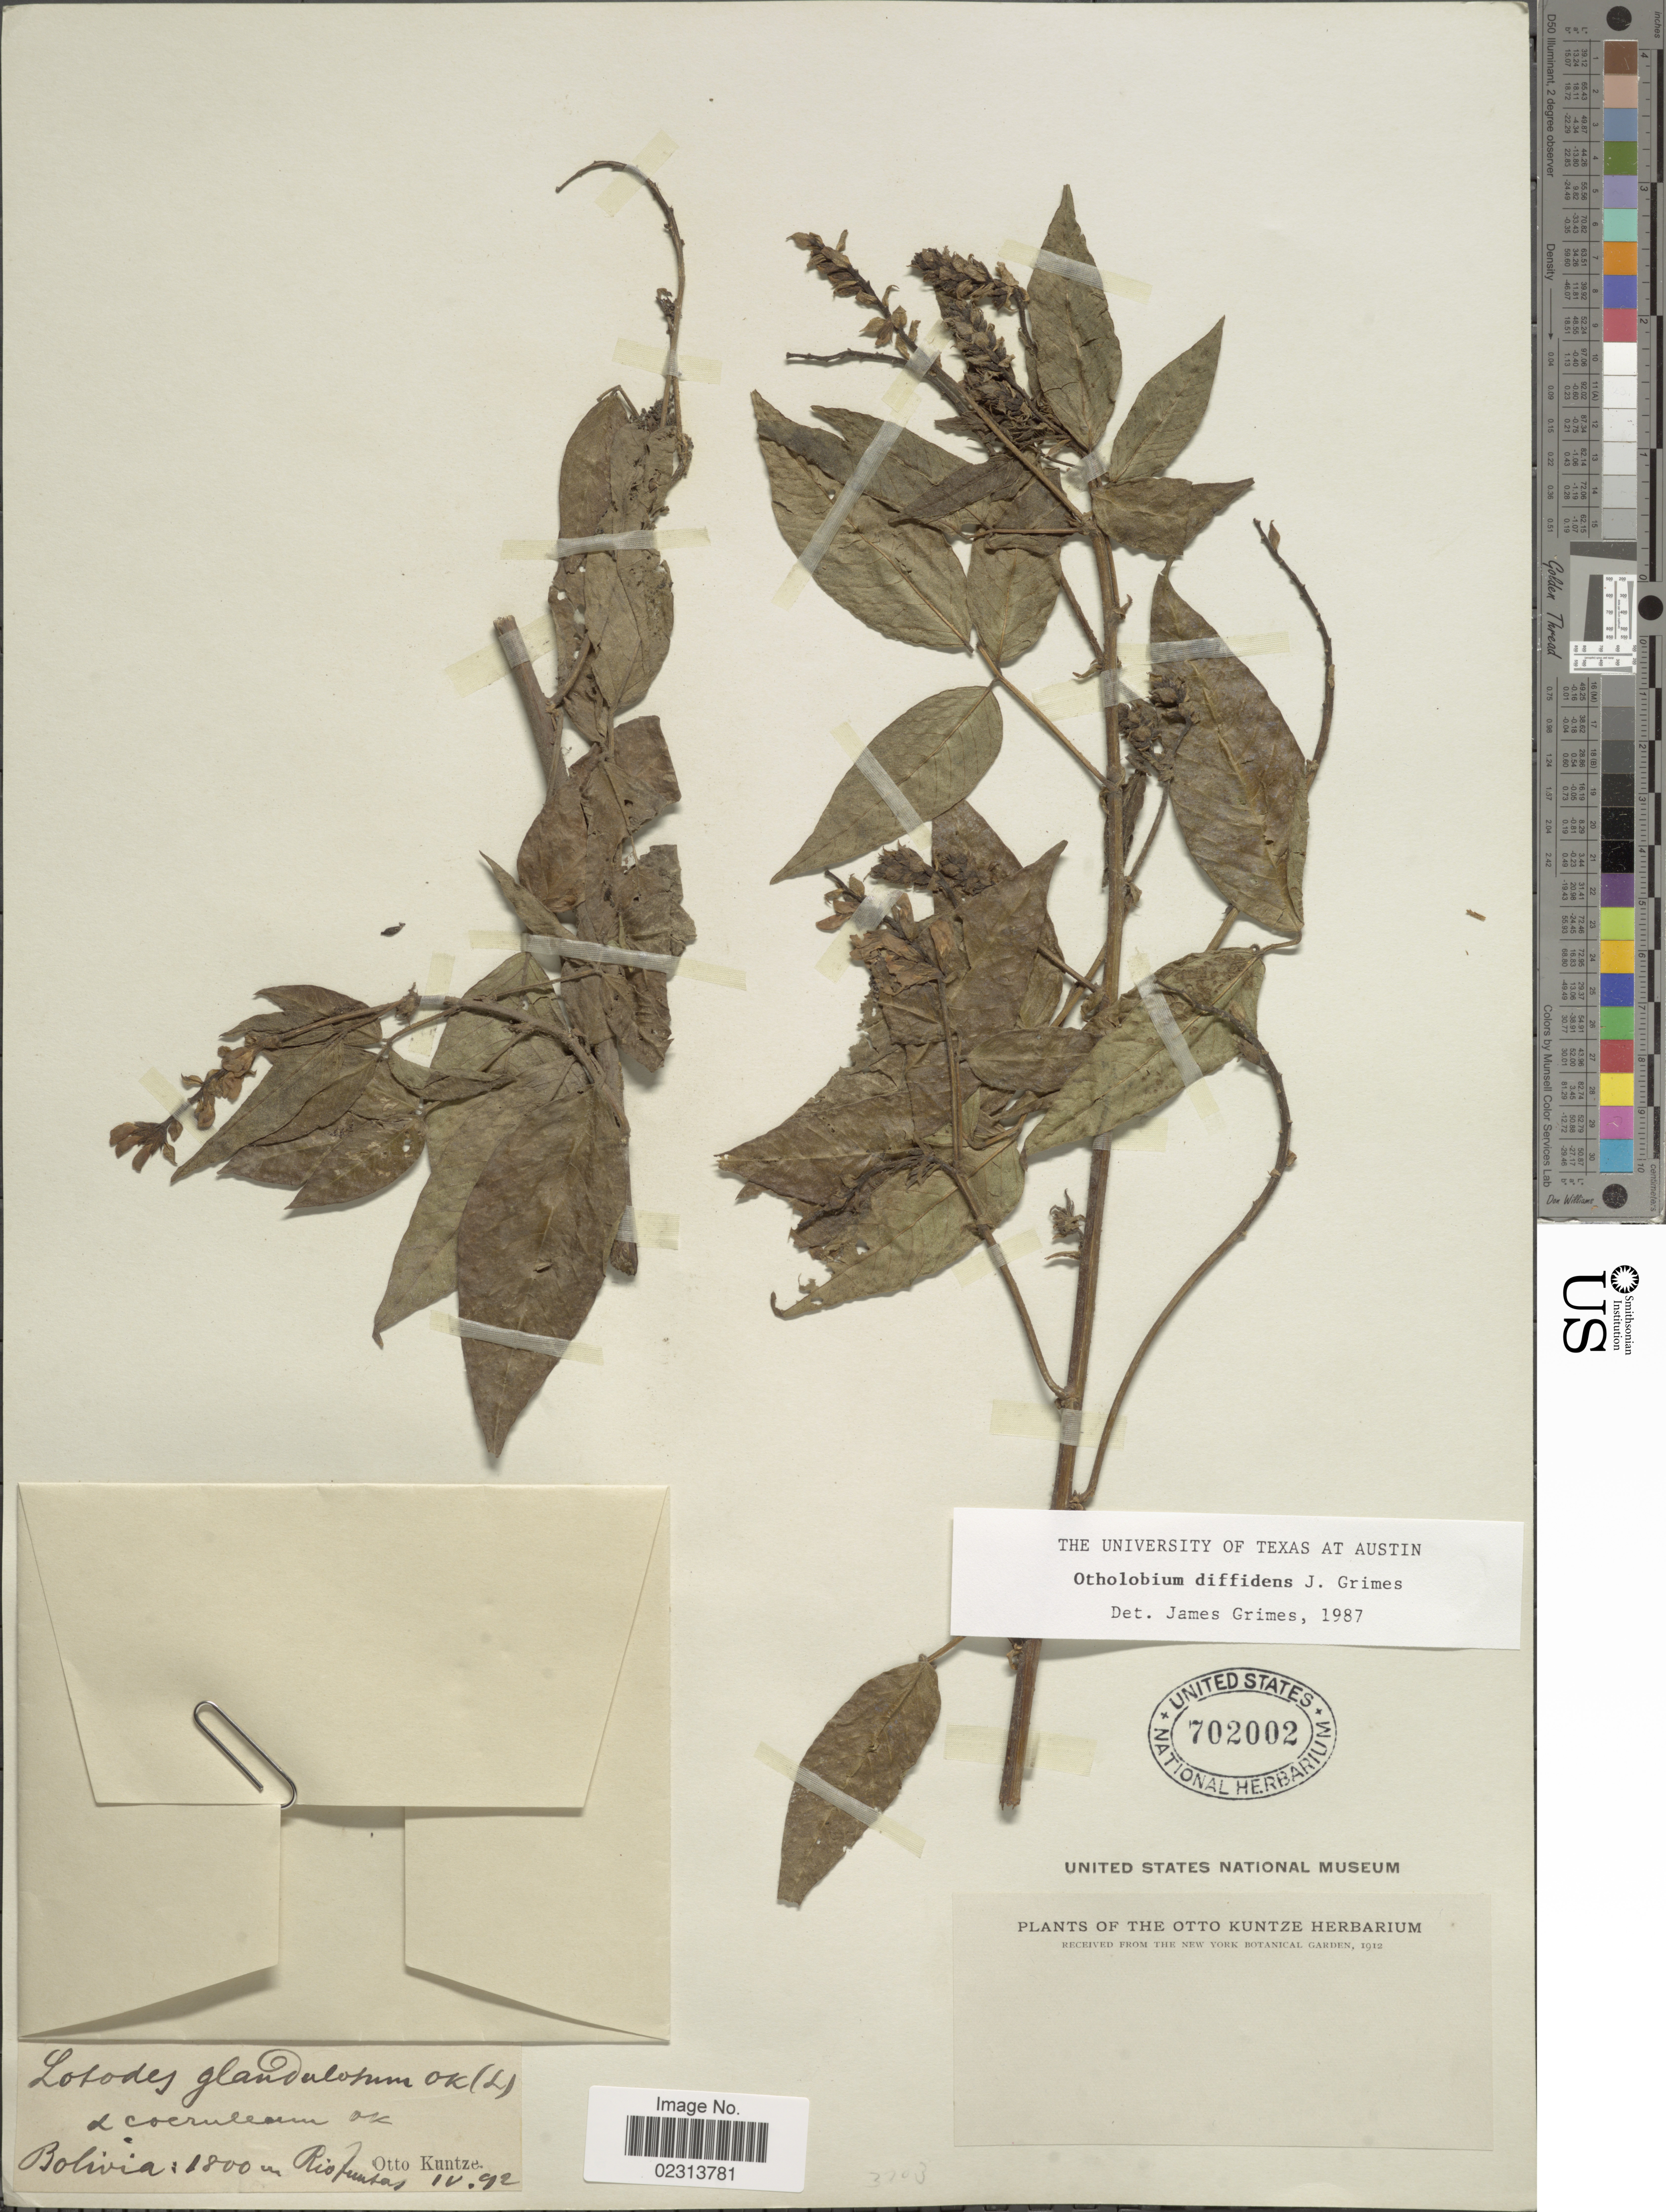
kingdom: Plantae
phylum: Tracheophyta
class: Magnoliopsida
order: Fabales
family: Fabaceae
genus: Otholobium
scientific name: Otholobium diffidens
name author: J.W. Grimes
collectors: C.E.O. Kuntze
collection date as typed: Transcribed d/m/y: /6/92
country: Bolivia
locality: Rio Juntas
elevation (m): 1800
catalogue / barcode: US 702002